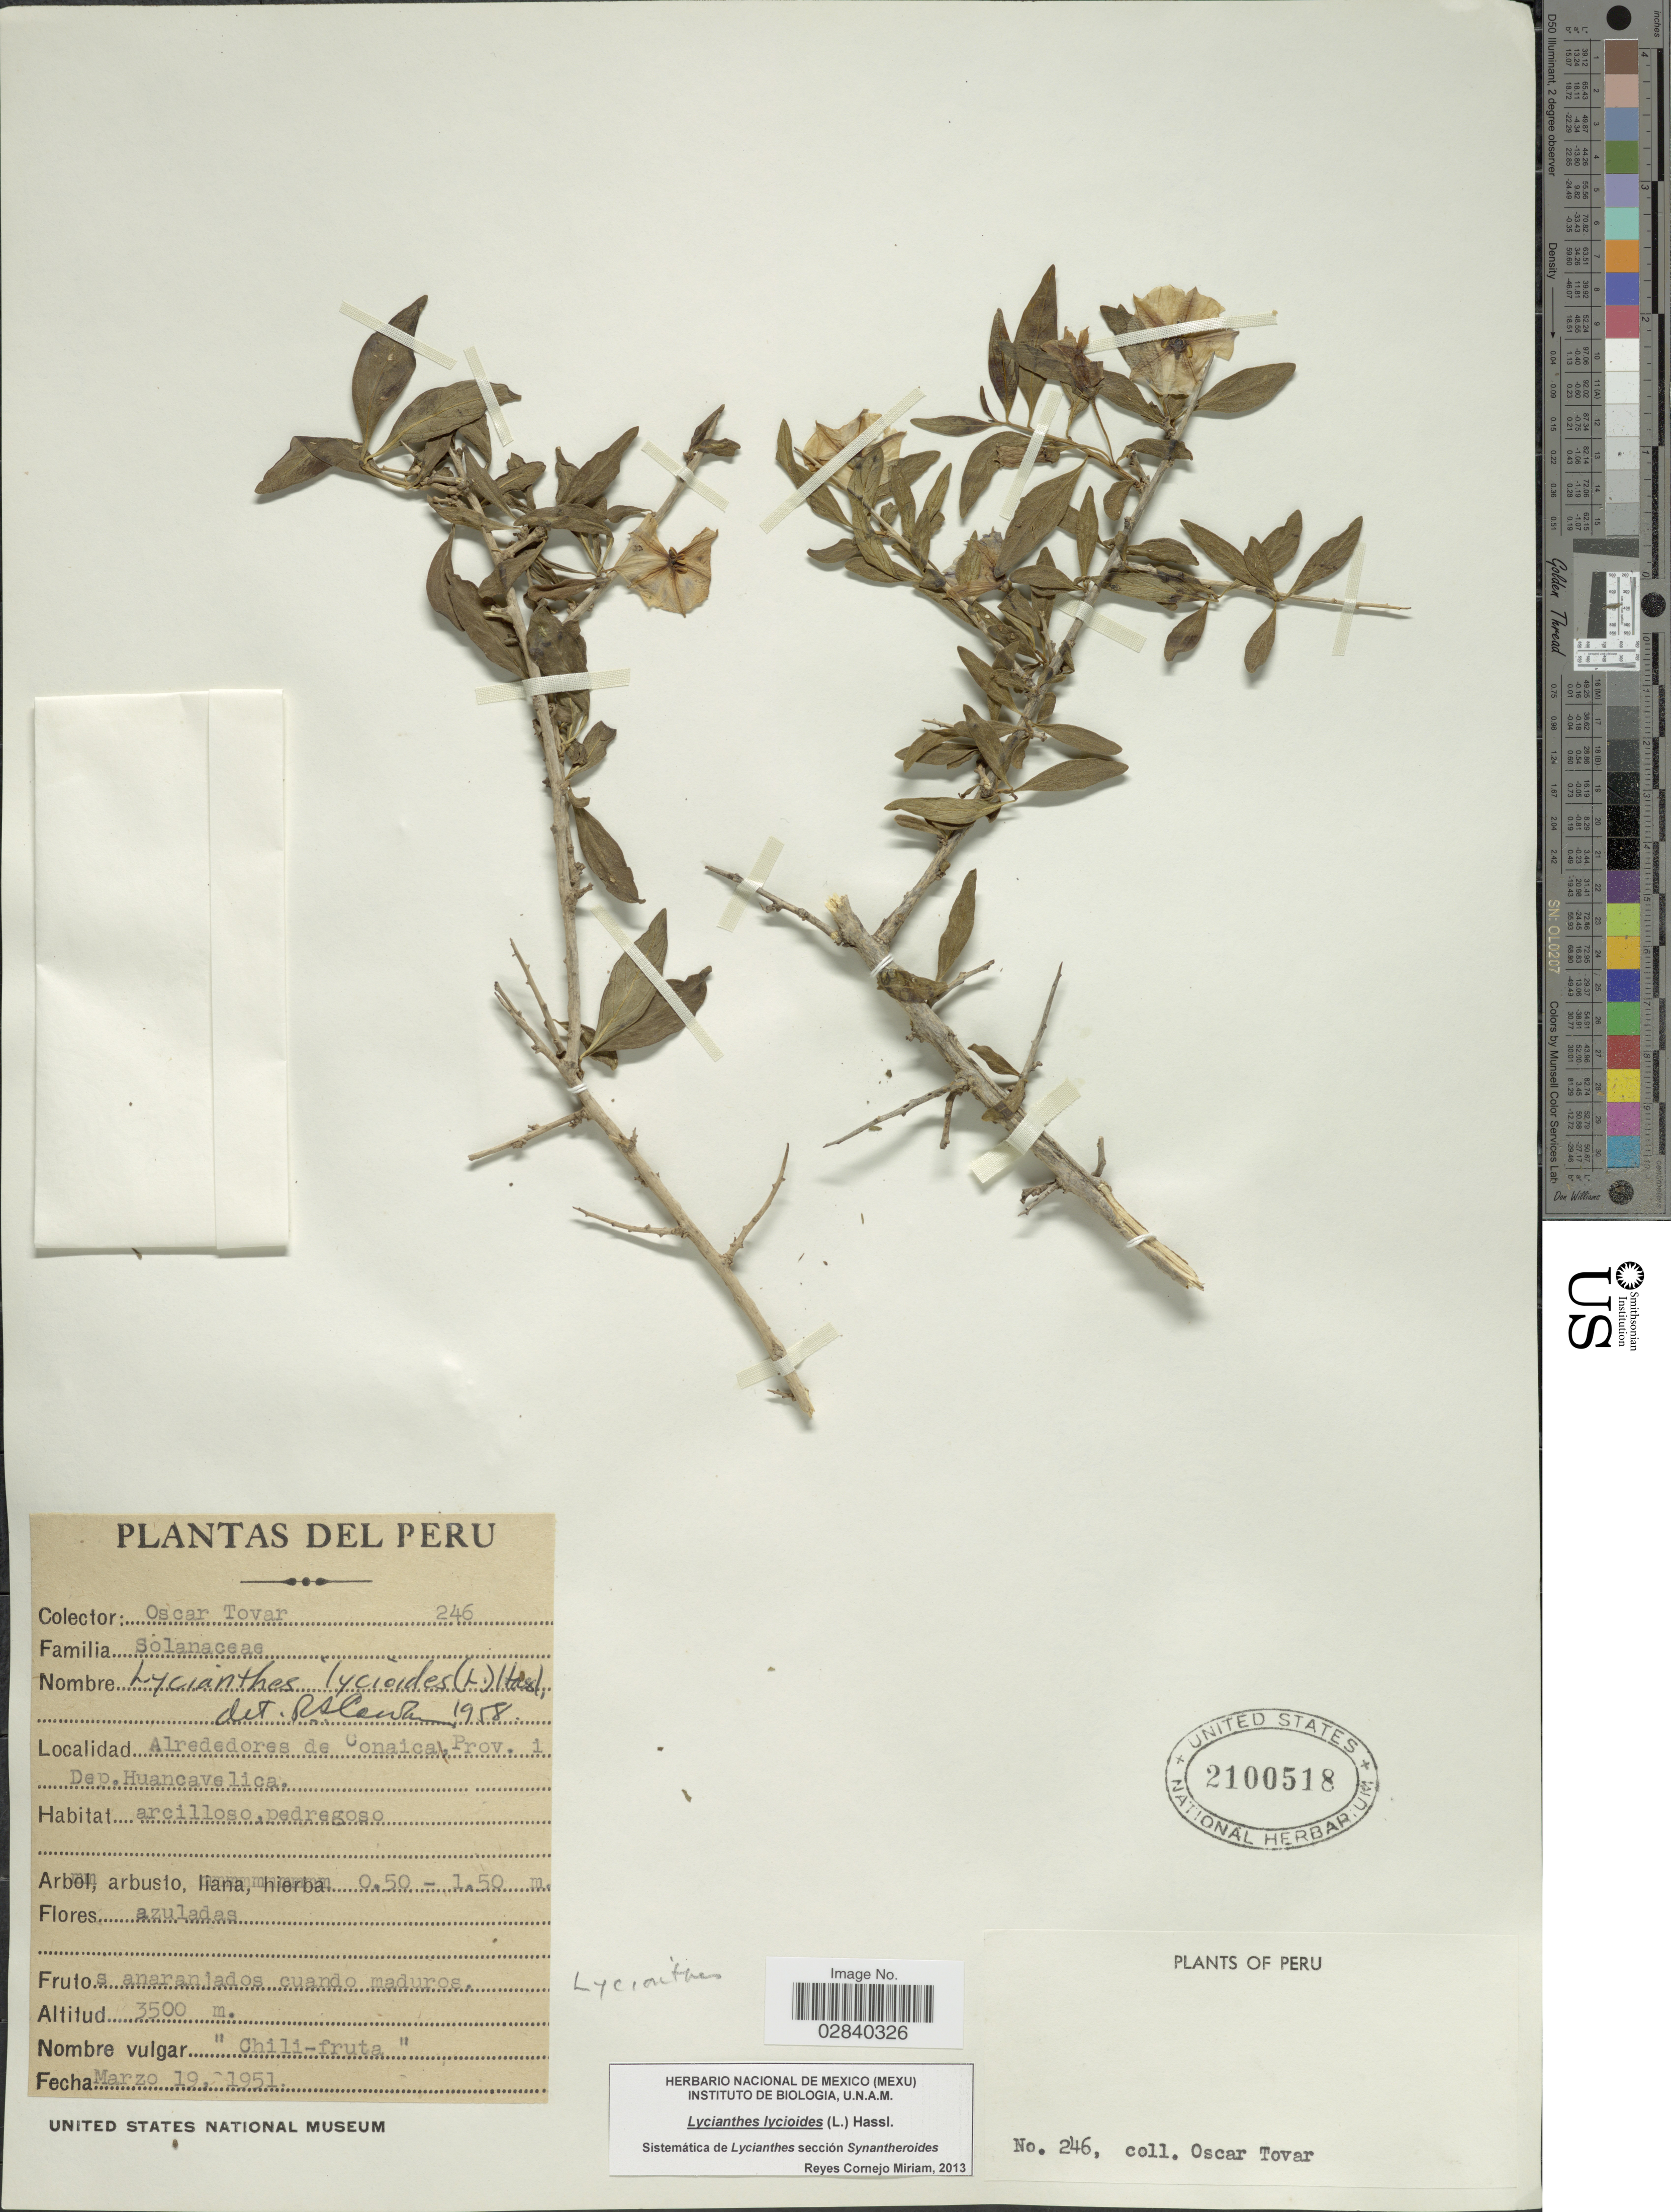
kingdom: Plantae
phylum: Tracheophyta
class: Magnoliopsida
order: Solanales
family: Solanaceae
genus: Lycianthes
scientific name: Lycianthes lycioides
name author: (L.) Hassl.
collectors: Ó. Tovar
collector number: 246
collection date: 1951-03-19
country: Peru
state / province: Huancavelica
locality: Alrededores de Conaica, Prov. i Dep. Huancavelica.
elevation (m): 3500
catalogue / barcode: US 2100518